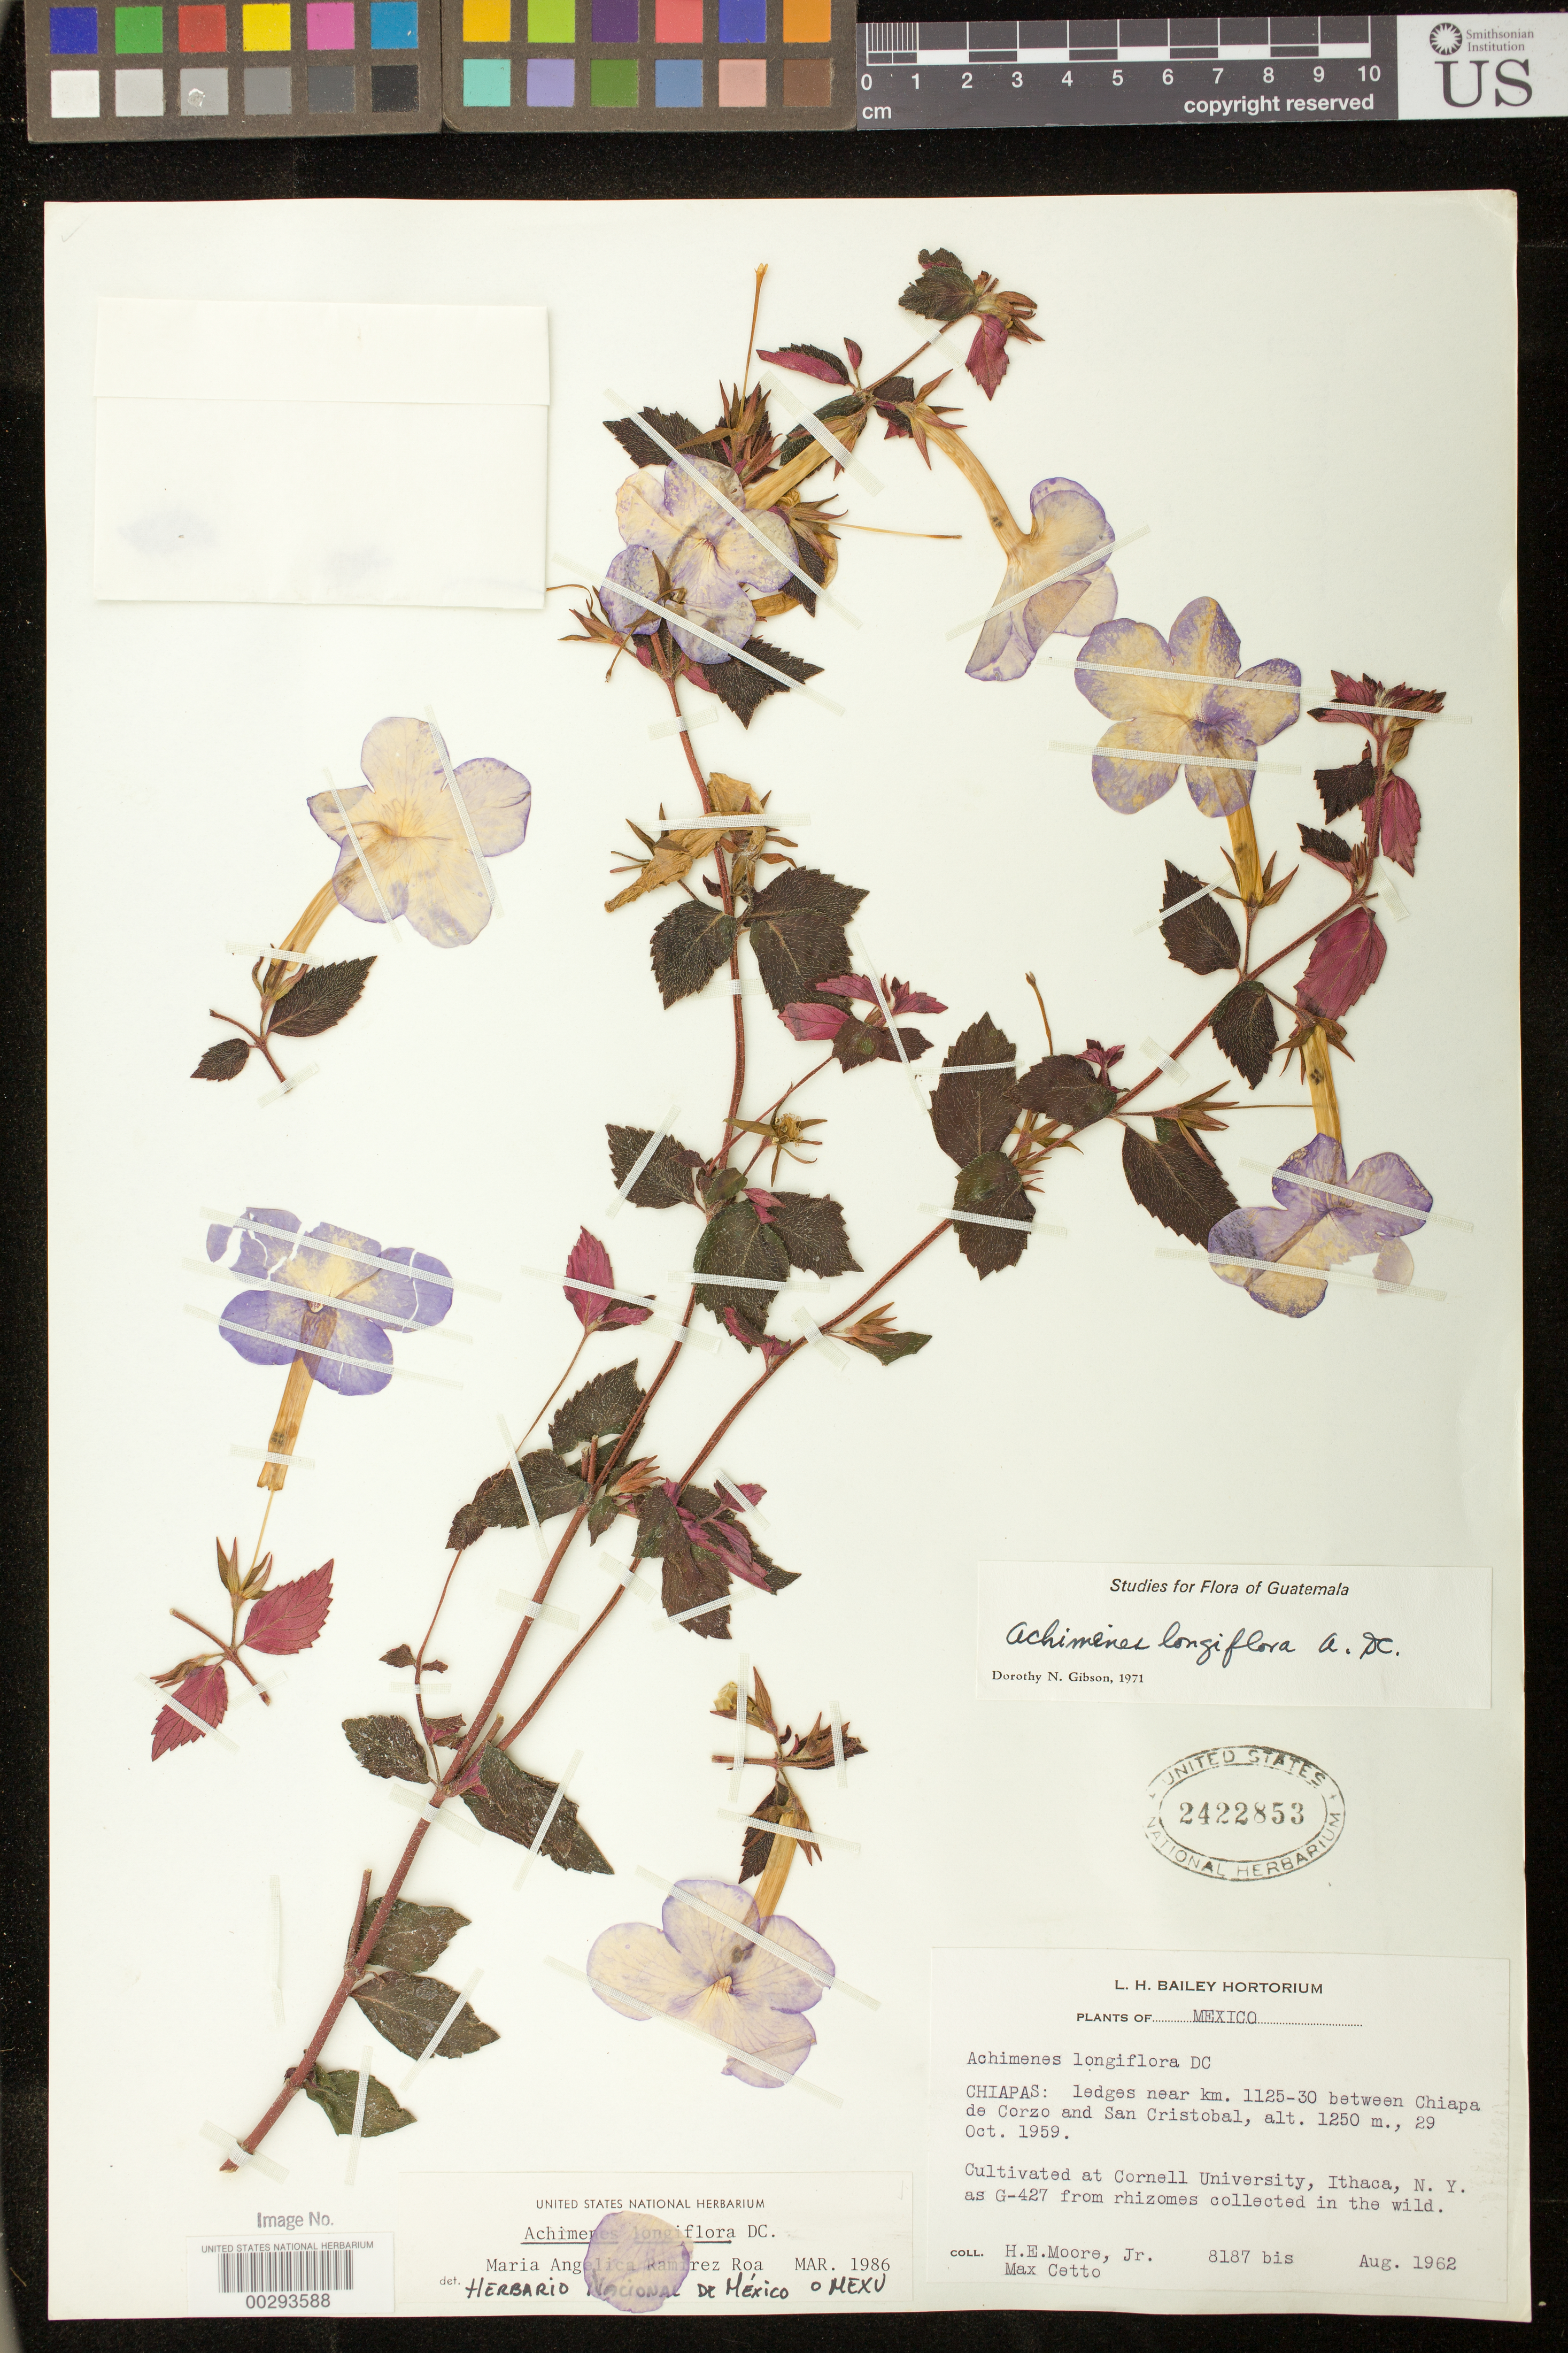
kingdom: Plantae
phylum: Tracheophyta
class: Magnoliopsida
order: Lamiales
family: Gesneriaceae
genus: Achimenes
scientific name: Achimenes longiflora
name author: DC.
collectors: H. E. Moore & M. Cetto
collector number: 8187 bis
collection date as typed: Aug 1962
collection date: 1962-08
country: Mexico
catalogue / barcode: US 2422853